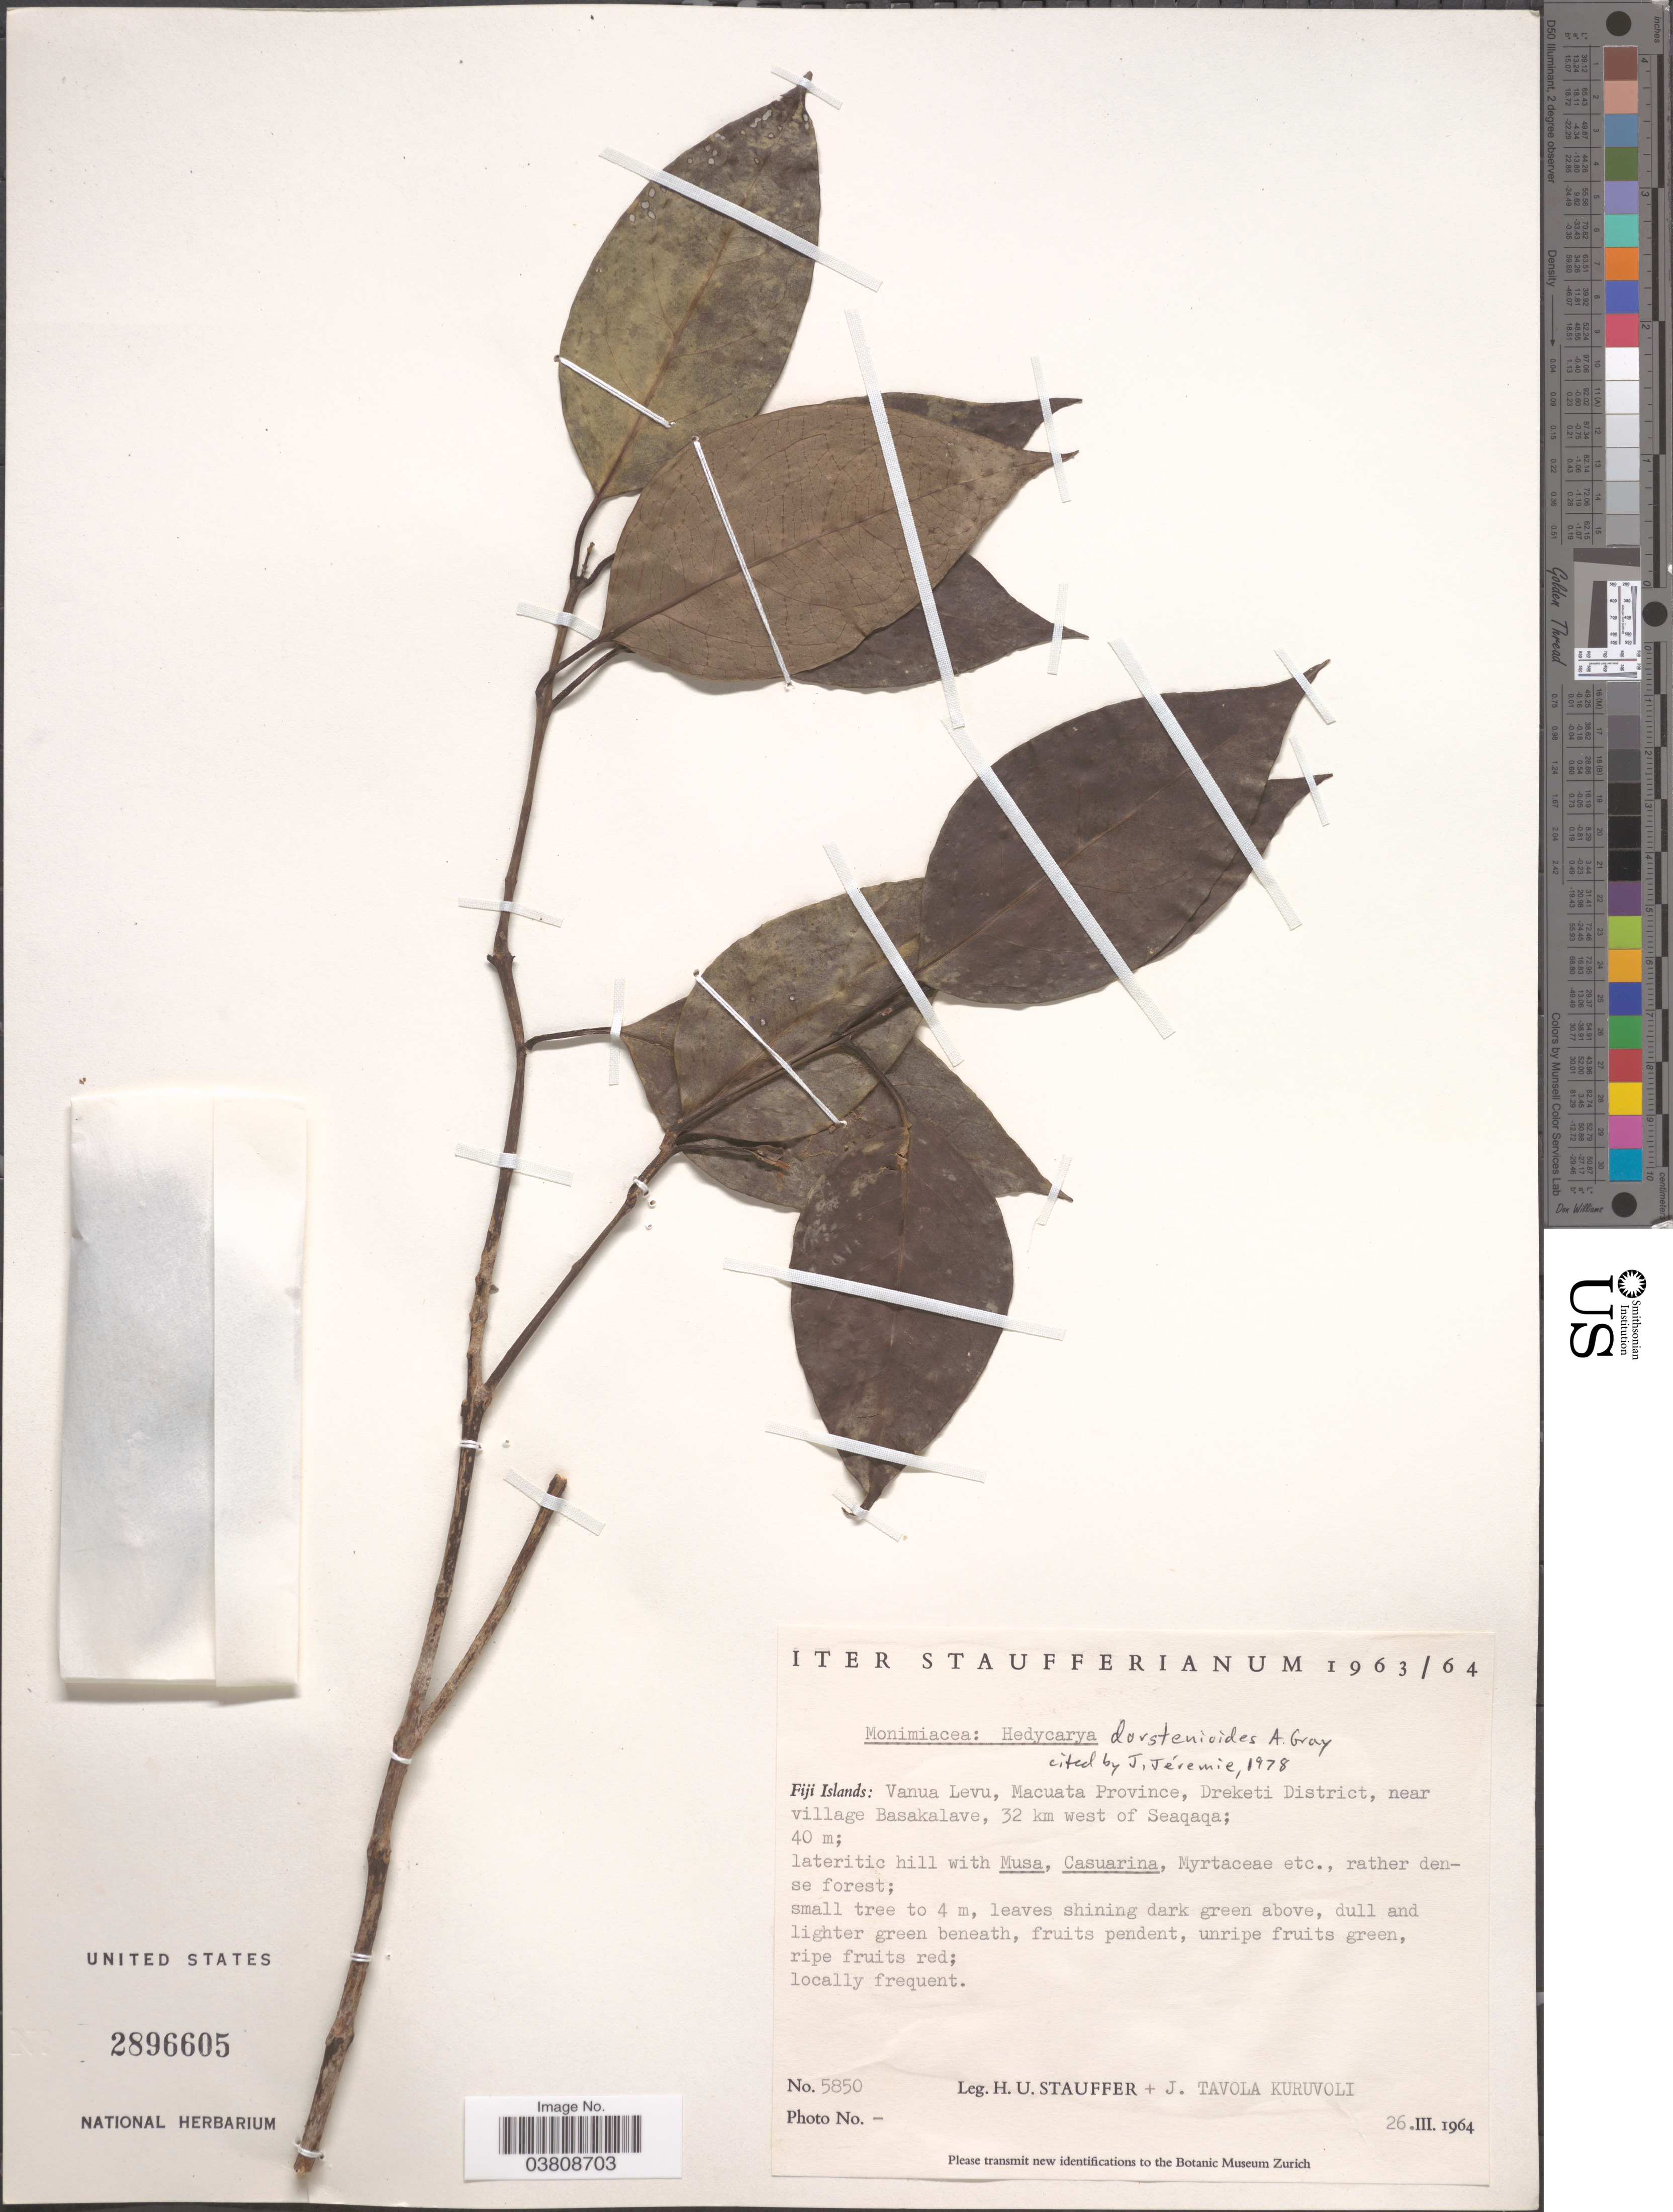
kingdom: Plantae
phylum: Tracheophyta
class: Magnoliopsida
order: Laurales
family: Monimiaceae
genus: Hedycarya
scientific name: Hedycarya dorstenioides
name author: A. Gray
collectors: H. U. Stauffer & J. Kuruvoli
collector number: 5850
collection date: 1964-03-26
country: Fiji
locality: Fiji Islands: Vanua Levu, Macuata Province, Dreketi District, near village Basakalave, 32 west of Seaqaqa.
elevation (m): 40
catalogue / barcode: US 2896605